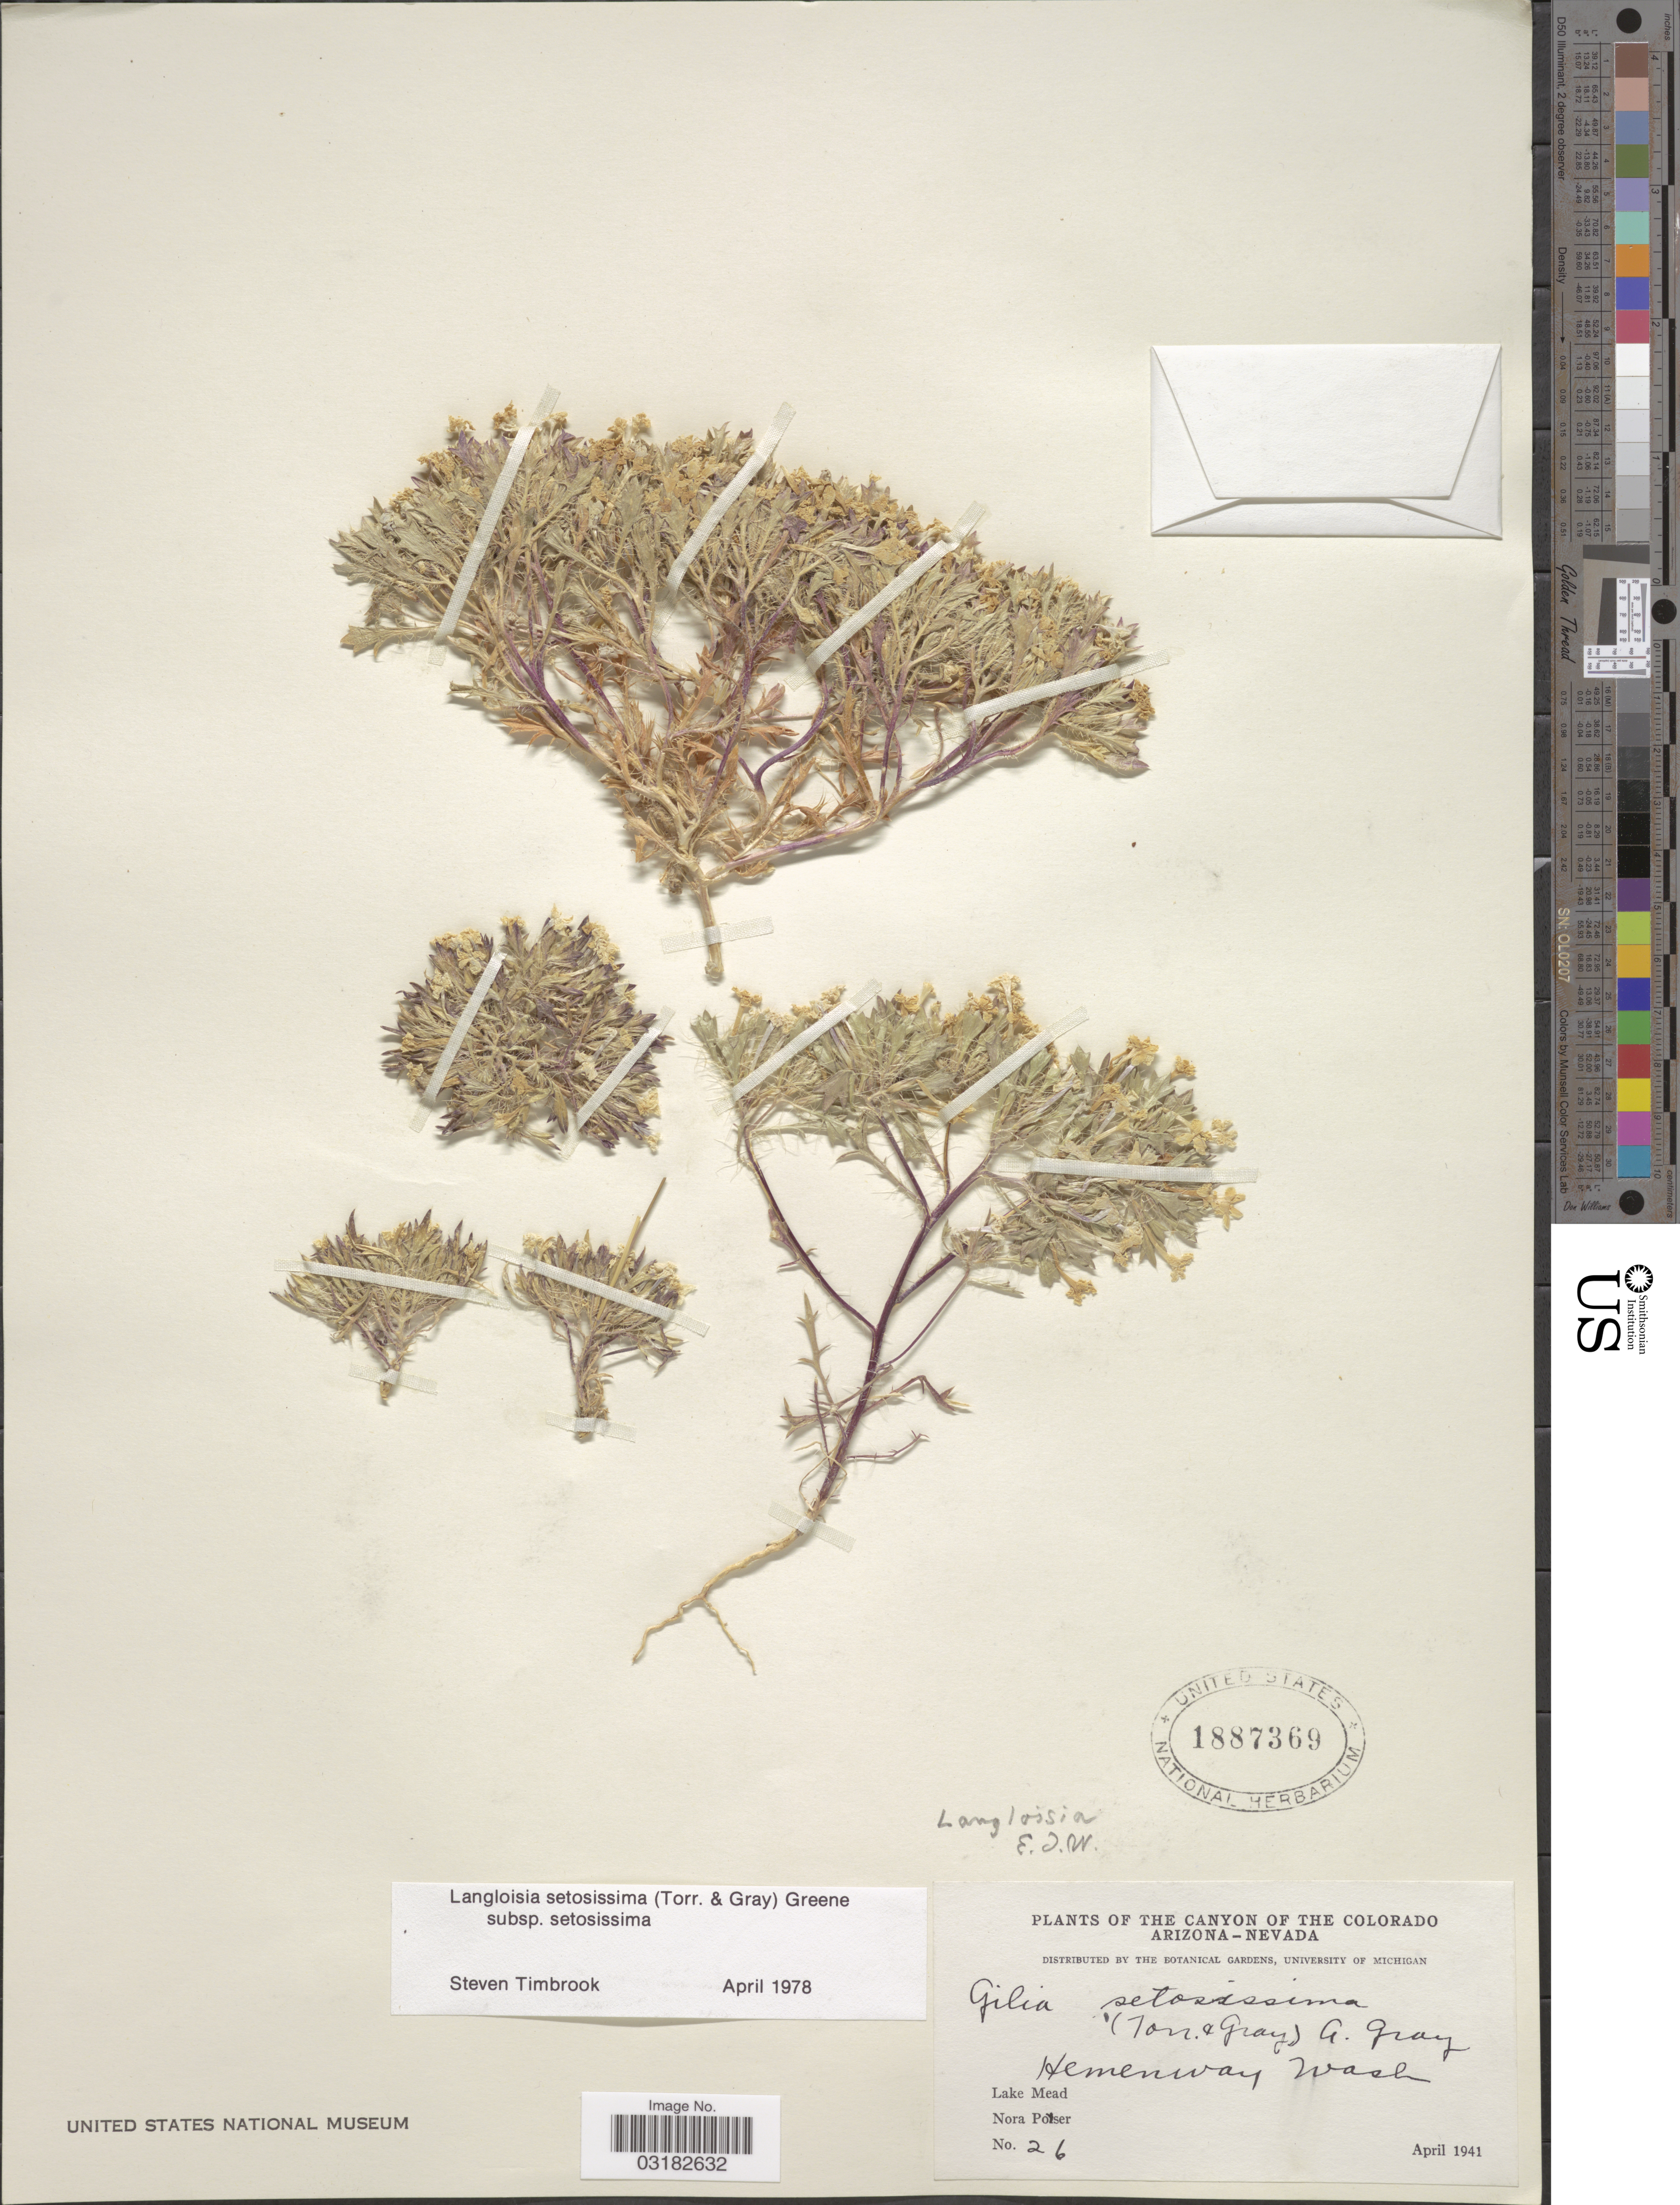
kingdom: Plantae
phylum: Tracheophyta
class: Magnoliopsida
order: Ericales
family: Polemoniaceae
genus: Langloisia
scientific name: Langloisia setosissima subsp. setosissima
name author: (Torr. & A. Gray) Greene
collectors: N. Polser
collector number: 26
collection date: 1941-04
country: United States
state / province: Washington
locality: The Canyon of the Colorado. Arizona- Nevada. Hemenway, Wash. Lake Mead.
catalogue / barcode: US 1887369